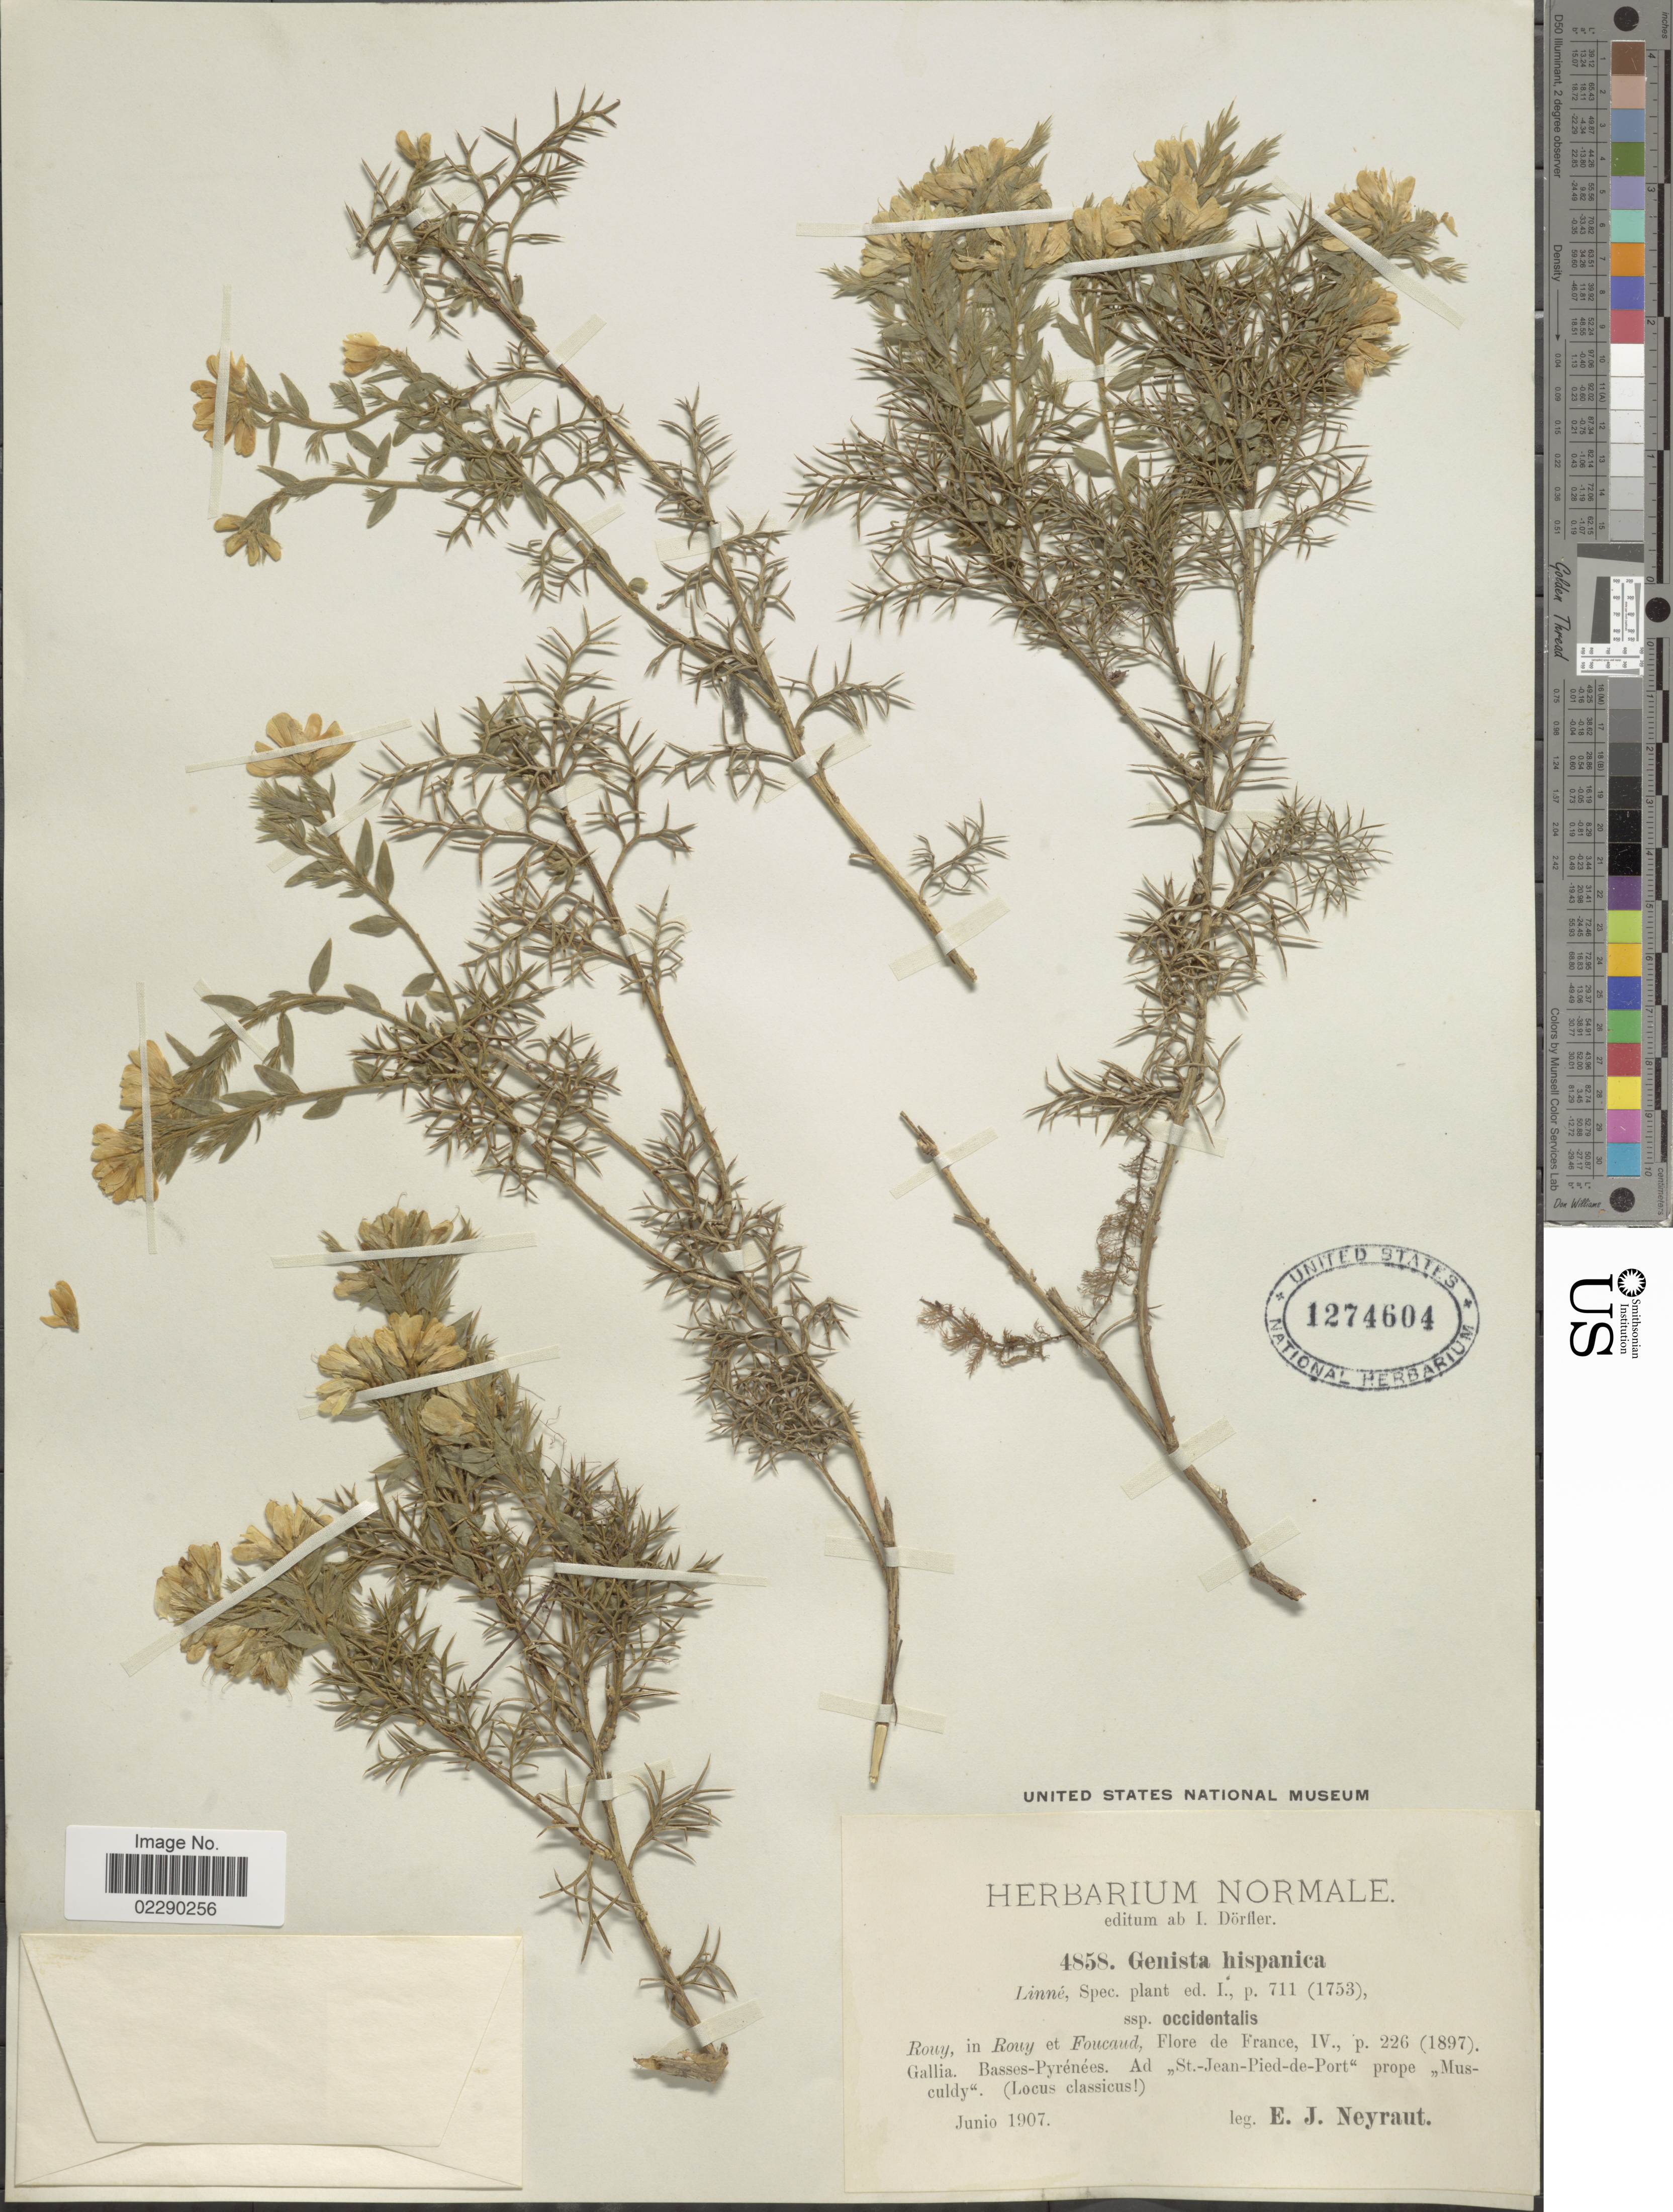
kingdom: Plantae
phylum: Tracheophyta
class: Magnoliopsida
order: Fabales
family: Fabaceae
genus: Genista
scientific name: Genista hispanica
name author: L.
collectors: E. Neyraut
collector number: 4858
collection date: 1907-06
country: France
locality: Gallia, Basses-Pyrenees, ad St-Jea-Pied-de-Port, prope Musculdy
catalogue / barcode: US 1274604